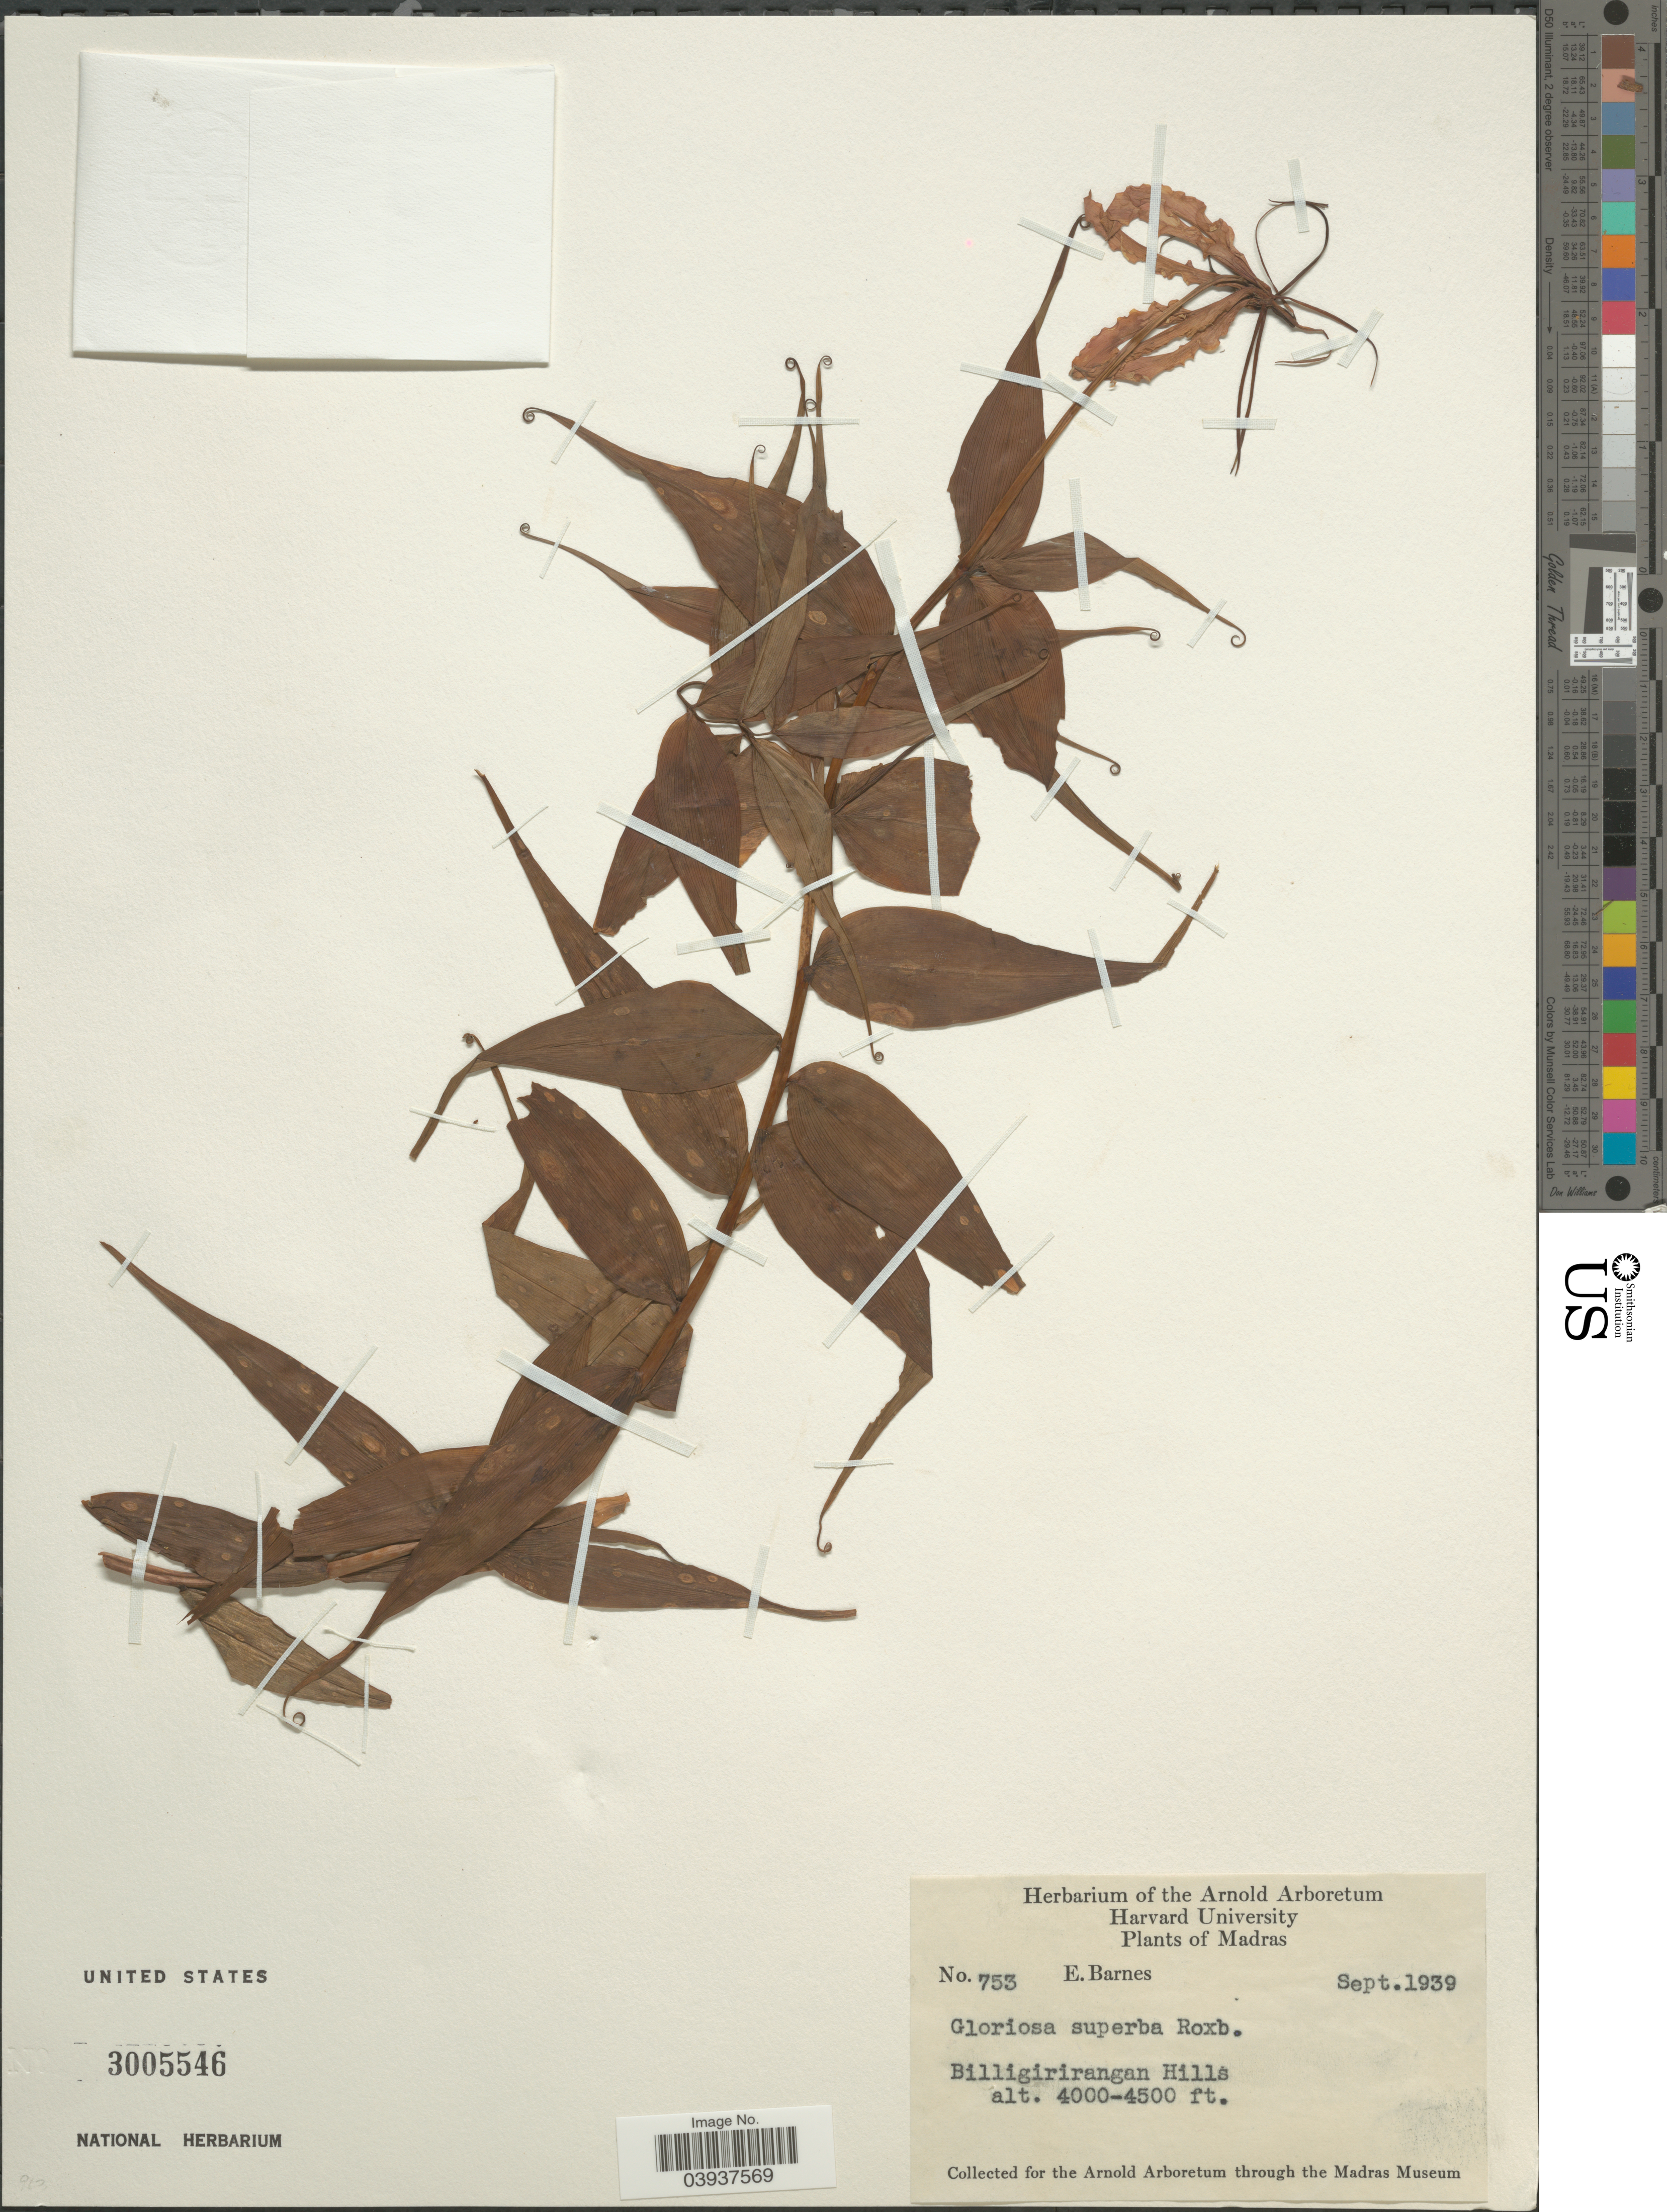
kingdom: Plantae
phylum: Tracheophyta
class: Liliopsida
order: Liliales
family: Colchicaceae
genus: Gloriosa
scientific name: Gloriosa superba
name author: L.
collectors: E. Barnes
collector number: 753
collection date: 1939-09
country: India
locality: Madras. Billigirirangan Hills.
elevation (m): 1219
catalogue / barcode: US 3005546